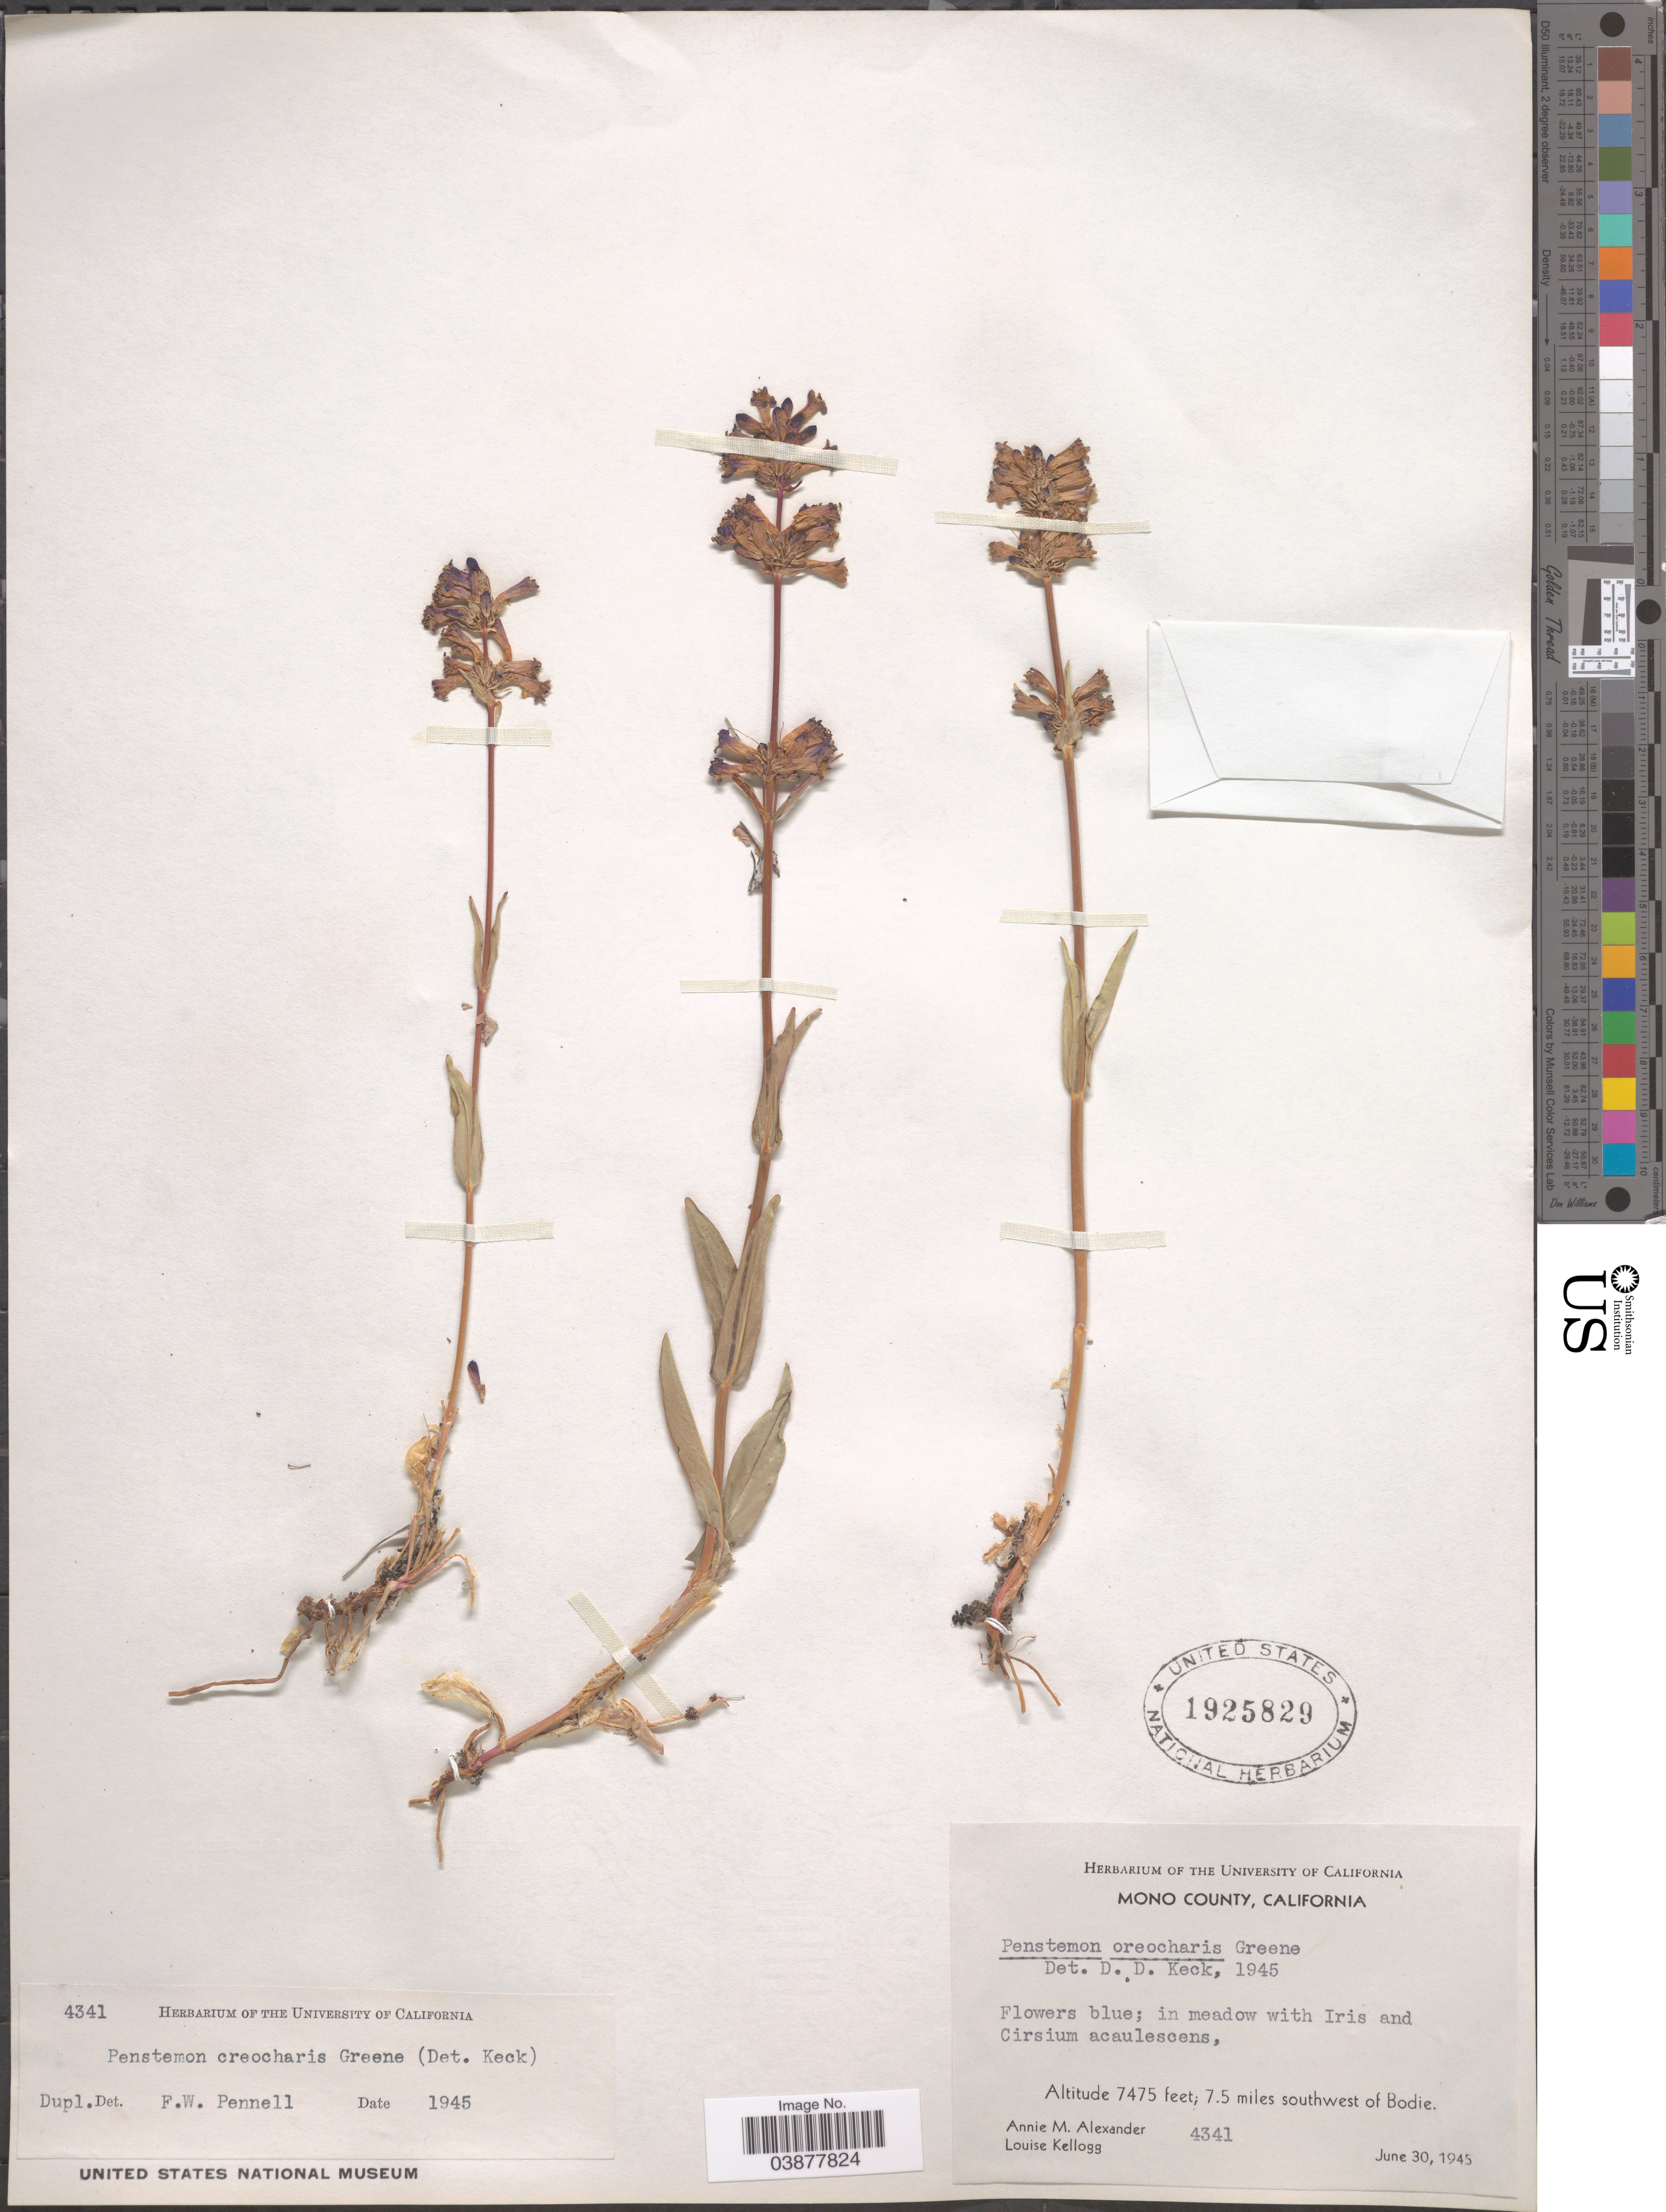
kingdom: Plantae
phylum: Tracheophyta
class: Magnoliopsida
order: Lamiales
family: Plantaginaceae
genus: Penstemon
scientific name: Penstemon rydbergii var. oreocharis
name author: (Greene) N.H. Holmgren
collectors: A. M. Alexander & L. Kellogg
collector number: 4341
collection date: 1945-06-30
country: United States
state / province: California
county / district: Mono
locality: Mono County. 7.5 miles southwest of Bodie.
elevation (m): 2278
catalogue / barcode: US 1925829